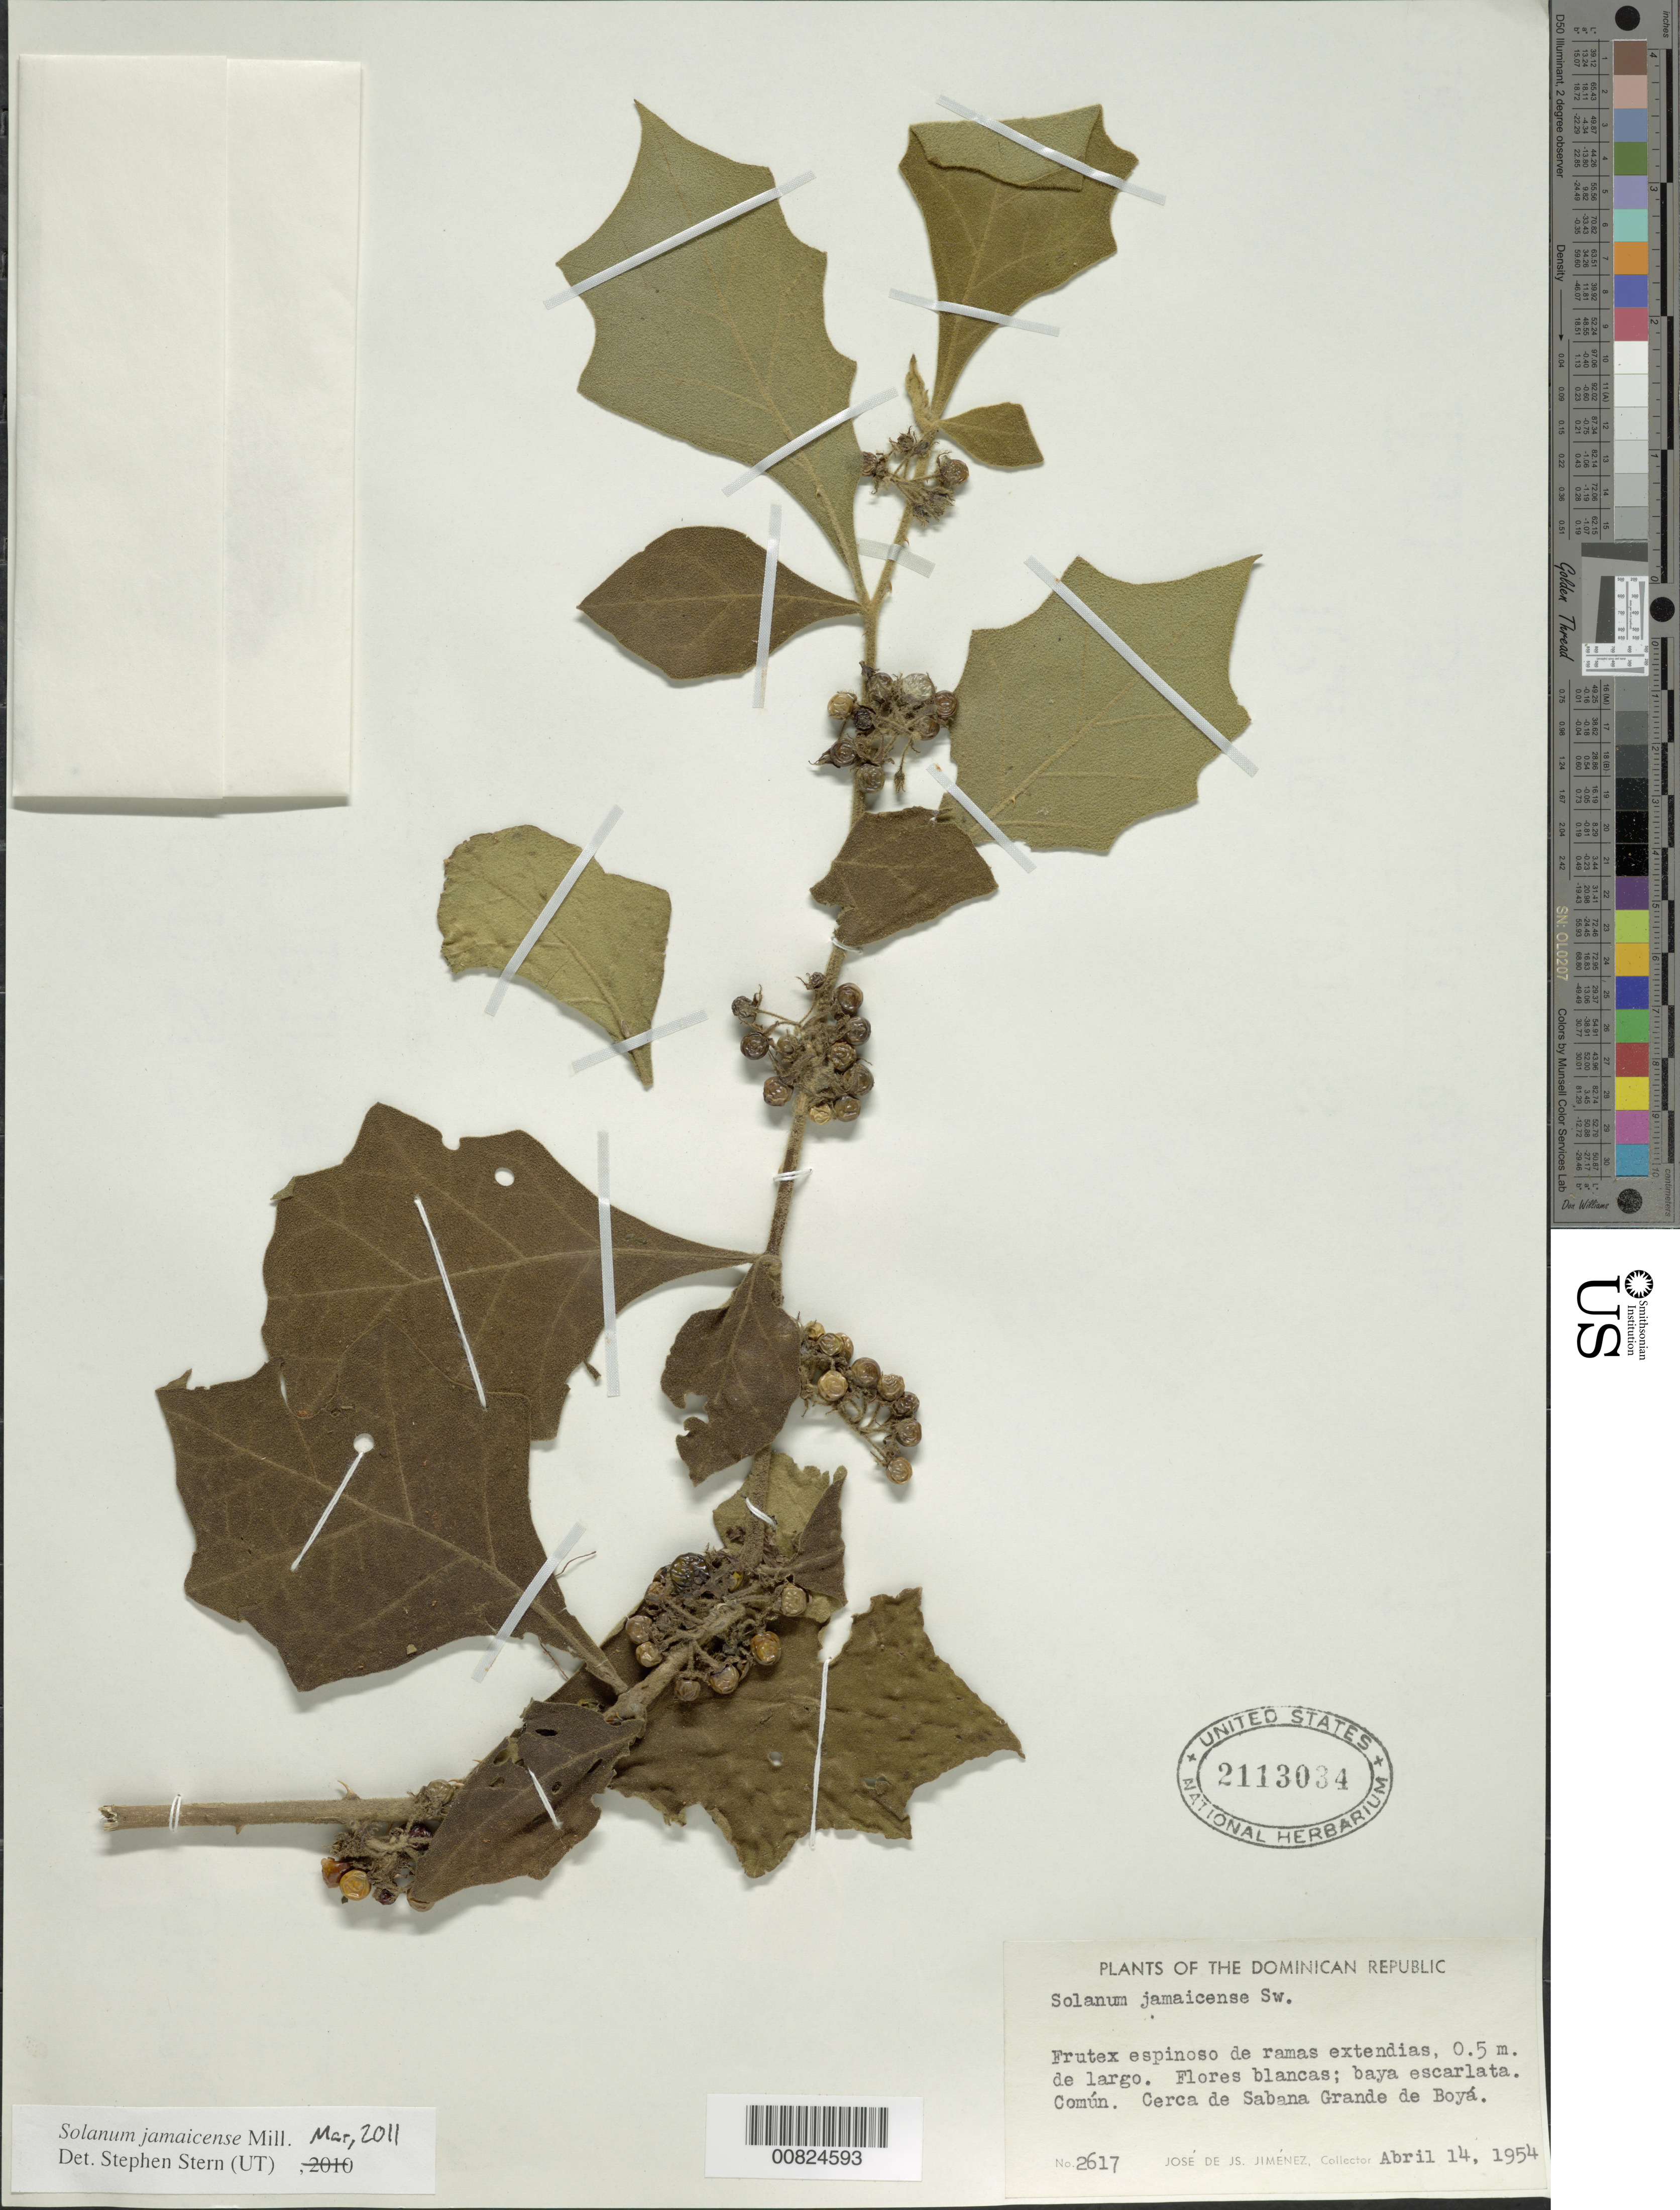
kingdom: Plantae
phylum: Tracheophyta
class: Magnoliopsida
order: Solanales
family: Solanaceae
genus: Solanum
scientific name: Solanum jamaicense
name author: Mill.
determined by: Stern, S. R., (UT)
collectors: J. J. Jiménez Almonte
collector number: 2617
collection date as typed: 14 Apr 1954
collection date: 1954-04-14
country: Dominican Republic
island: Hispaniola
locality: Baya Escarlata, cerca de Sabana Grande de Boyá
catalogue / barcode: US 2113034